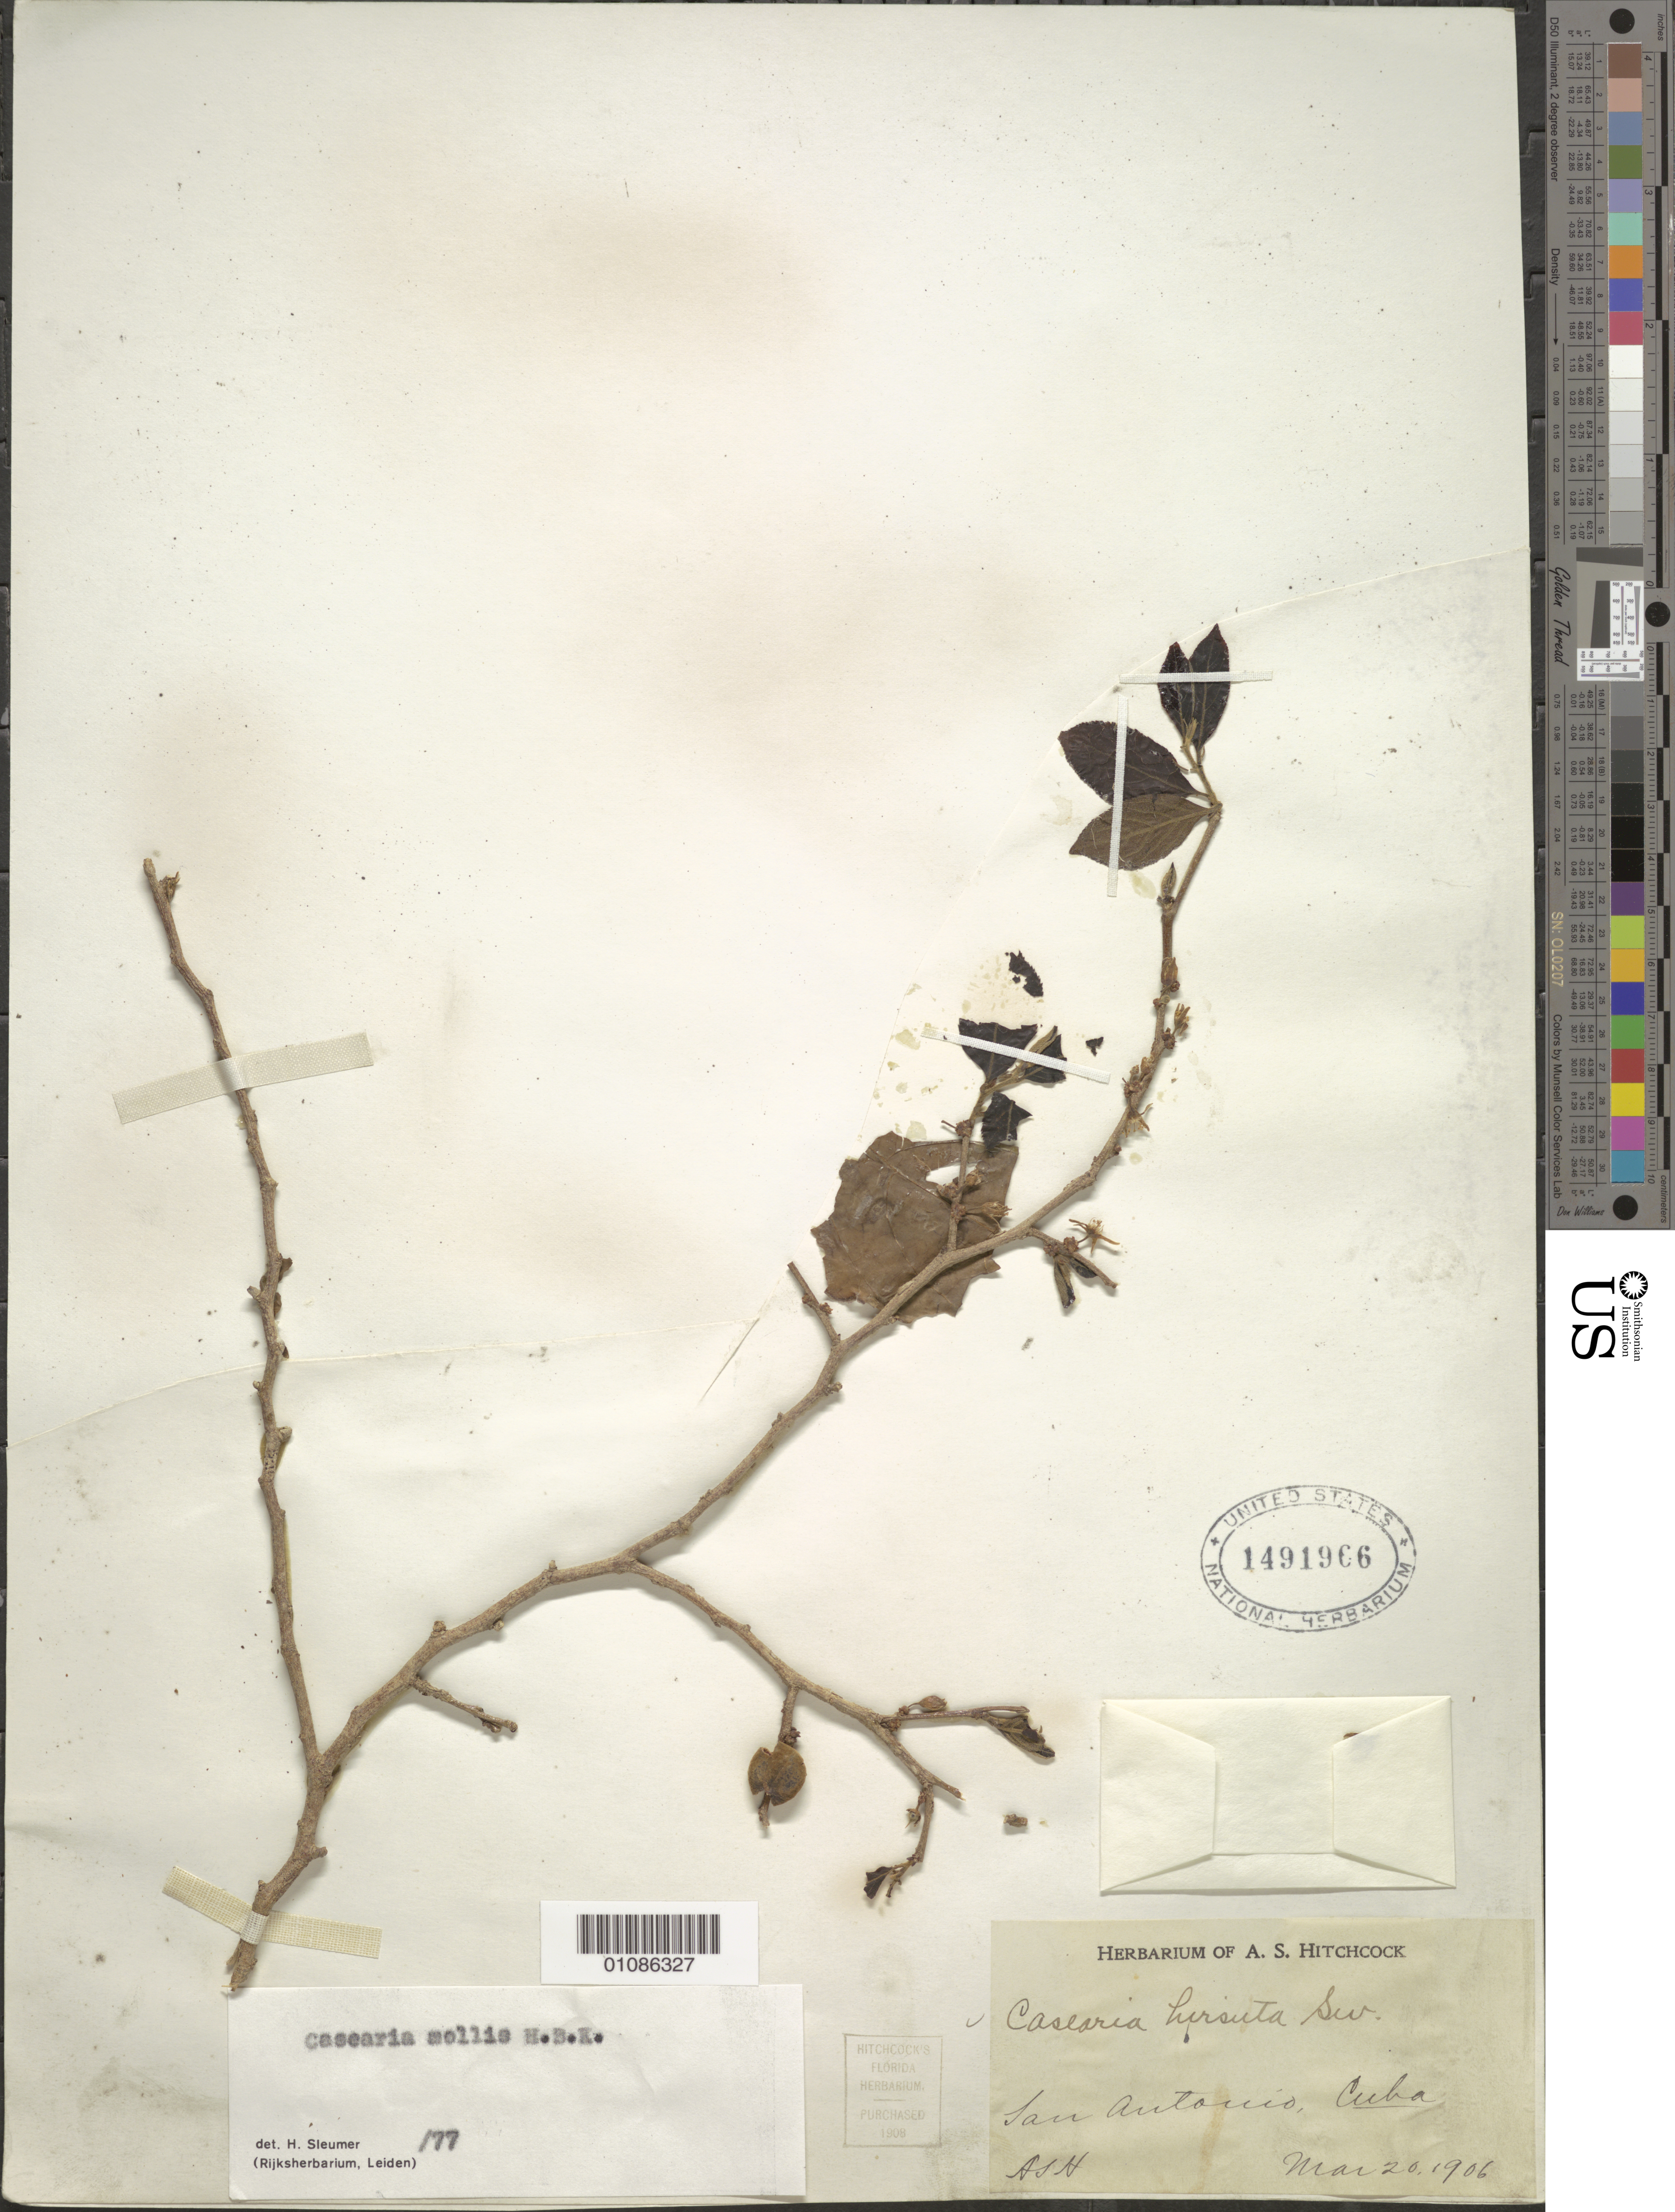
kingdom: Plantae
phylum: Tracheophyta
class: Magnoliopsida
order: Malpighiales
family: Salicaceae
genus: Casearia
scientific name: Casearia mollis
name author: Kunth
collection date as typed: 20 May 1906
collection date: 1906-05-20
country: Cuba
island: Cuba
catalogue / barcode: US 1491966